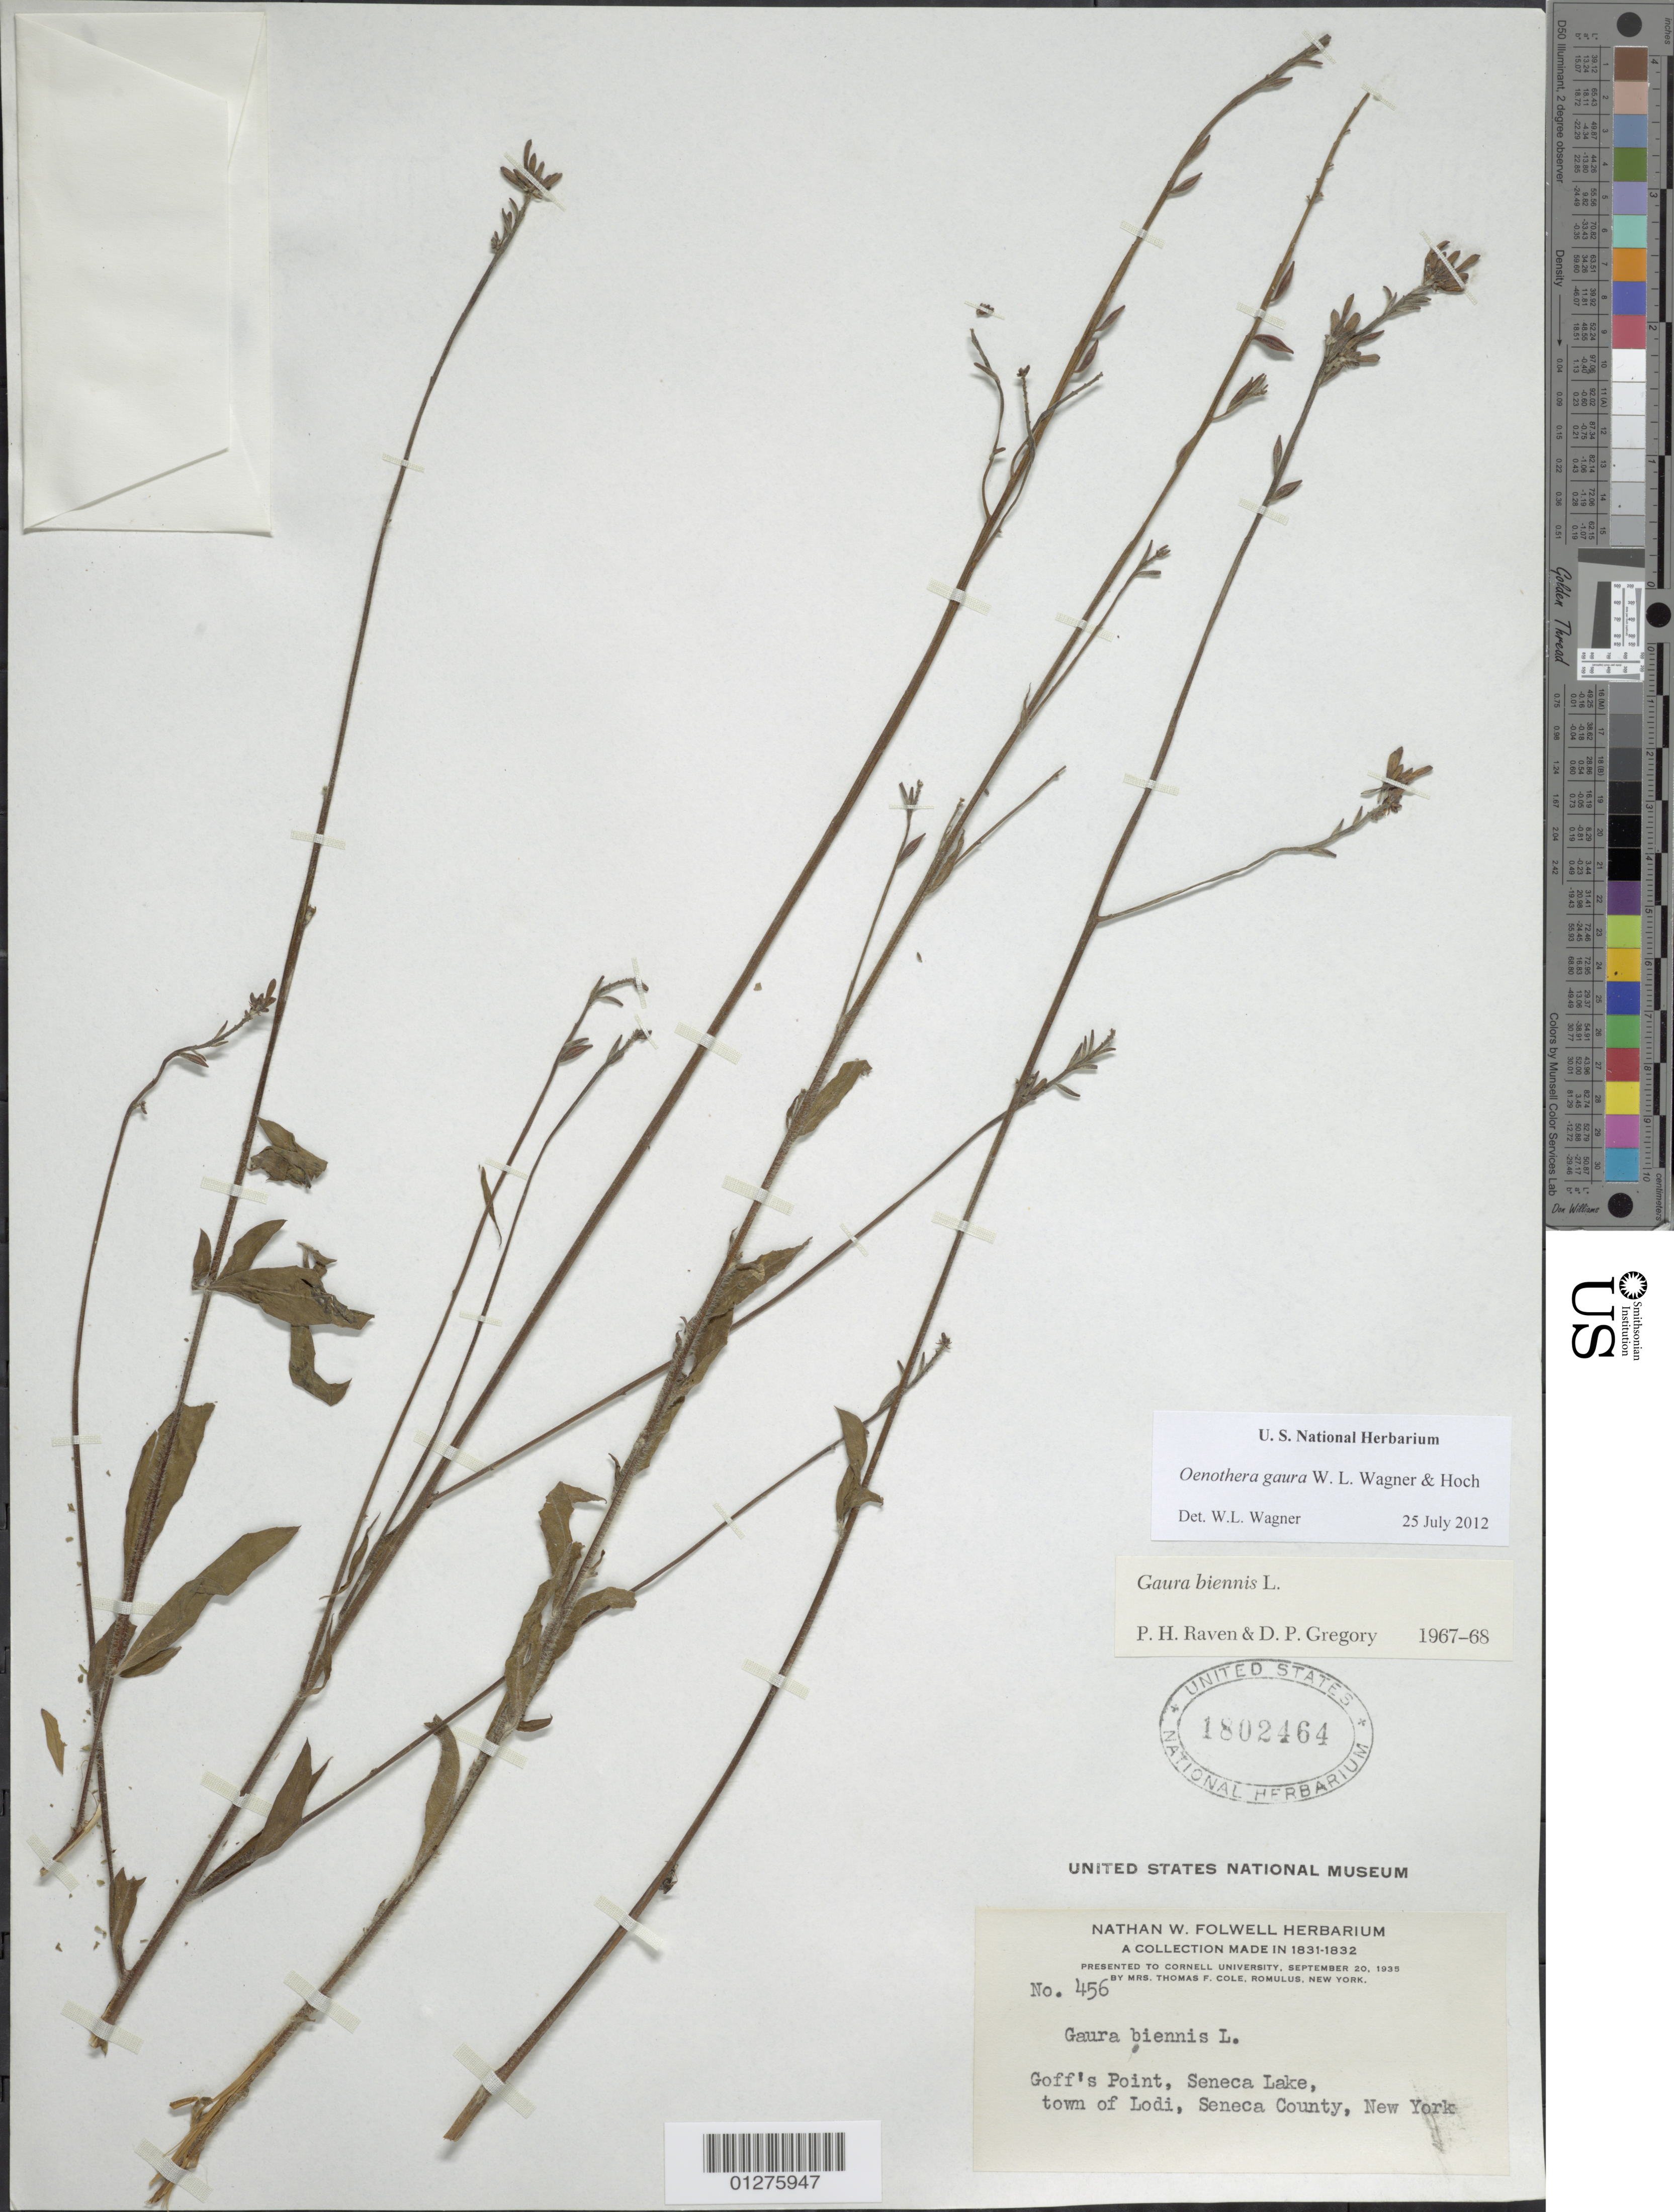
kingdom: Plantae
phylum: Tracheophyta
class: Magnoliopsida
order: Myrtales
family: Onagraceae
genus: Oenothera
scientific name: Oenothera gaura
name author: W.L. Wagner & Hoch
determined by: Wagner, W. L., (BOT), Smithsonian Institution - National Museum of Natural History (UNITED STATES)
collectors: N. Folwell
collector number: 456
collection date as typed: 1831 or -- --- 1832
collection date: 1831/1832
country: United States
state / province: New York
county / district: Seneca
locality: Goff's Point, Seneca Lake, town of Lodi.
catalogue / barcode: US 1802464